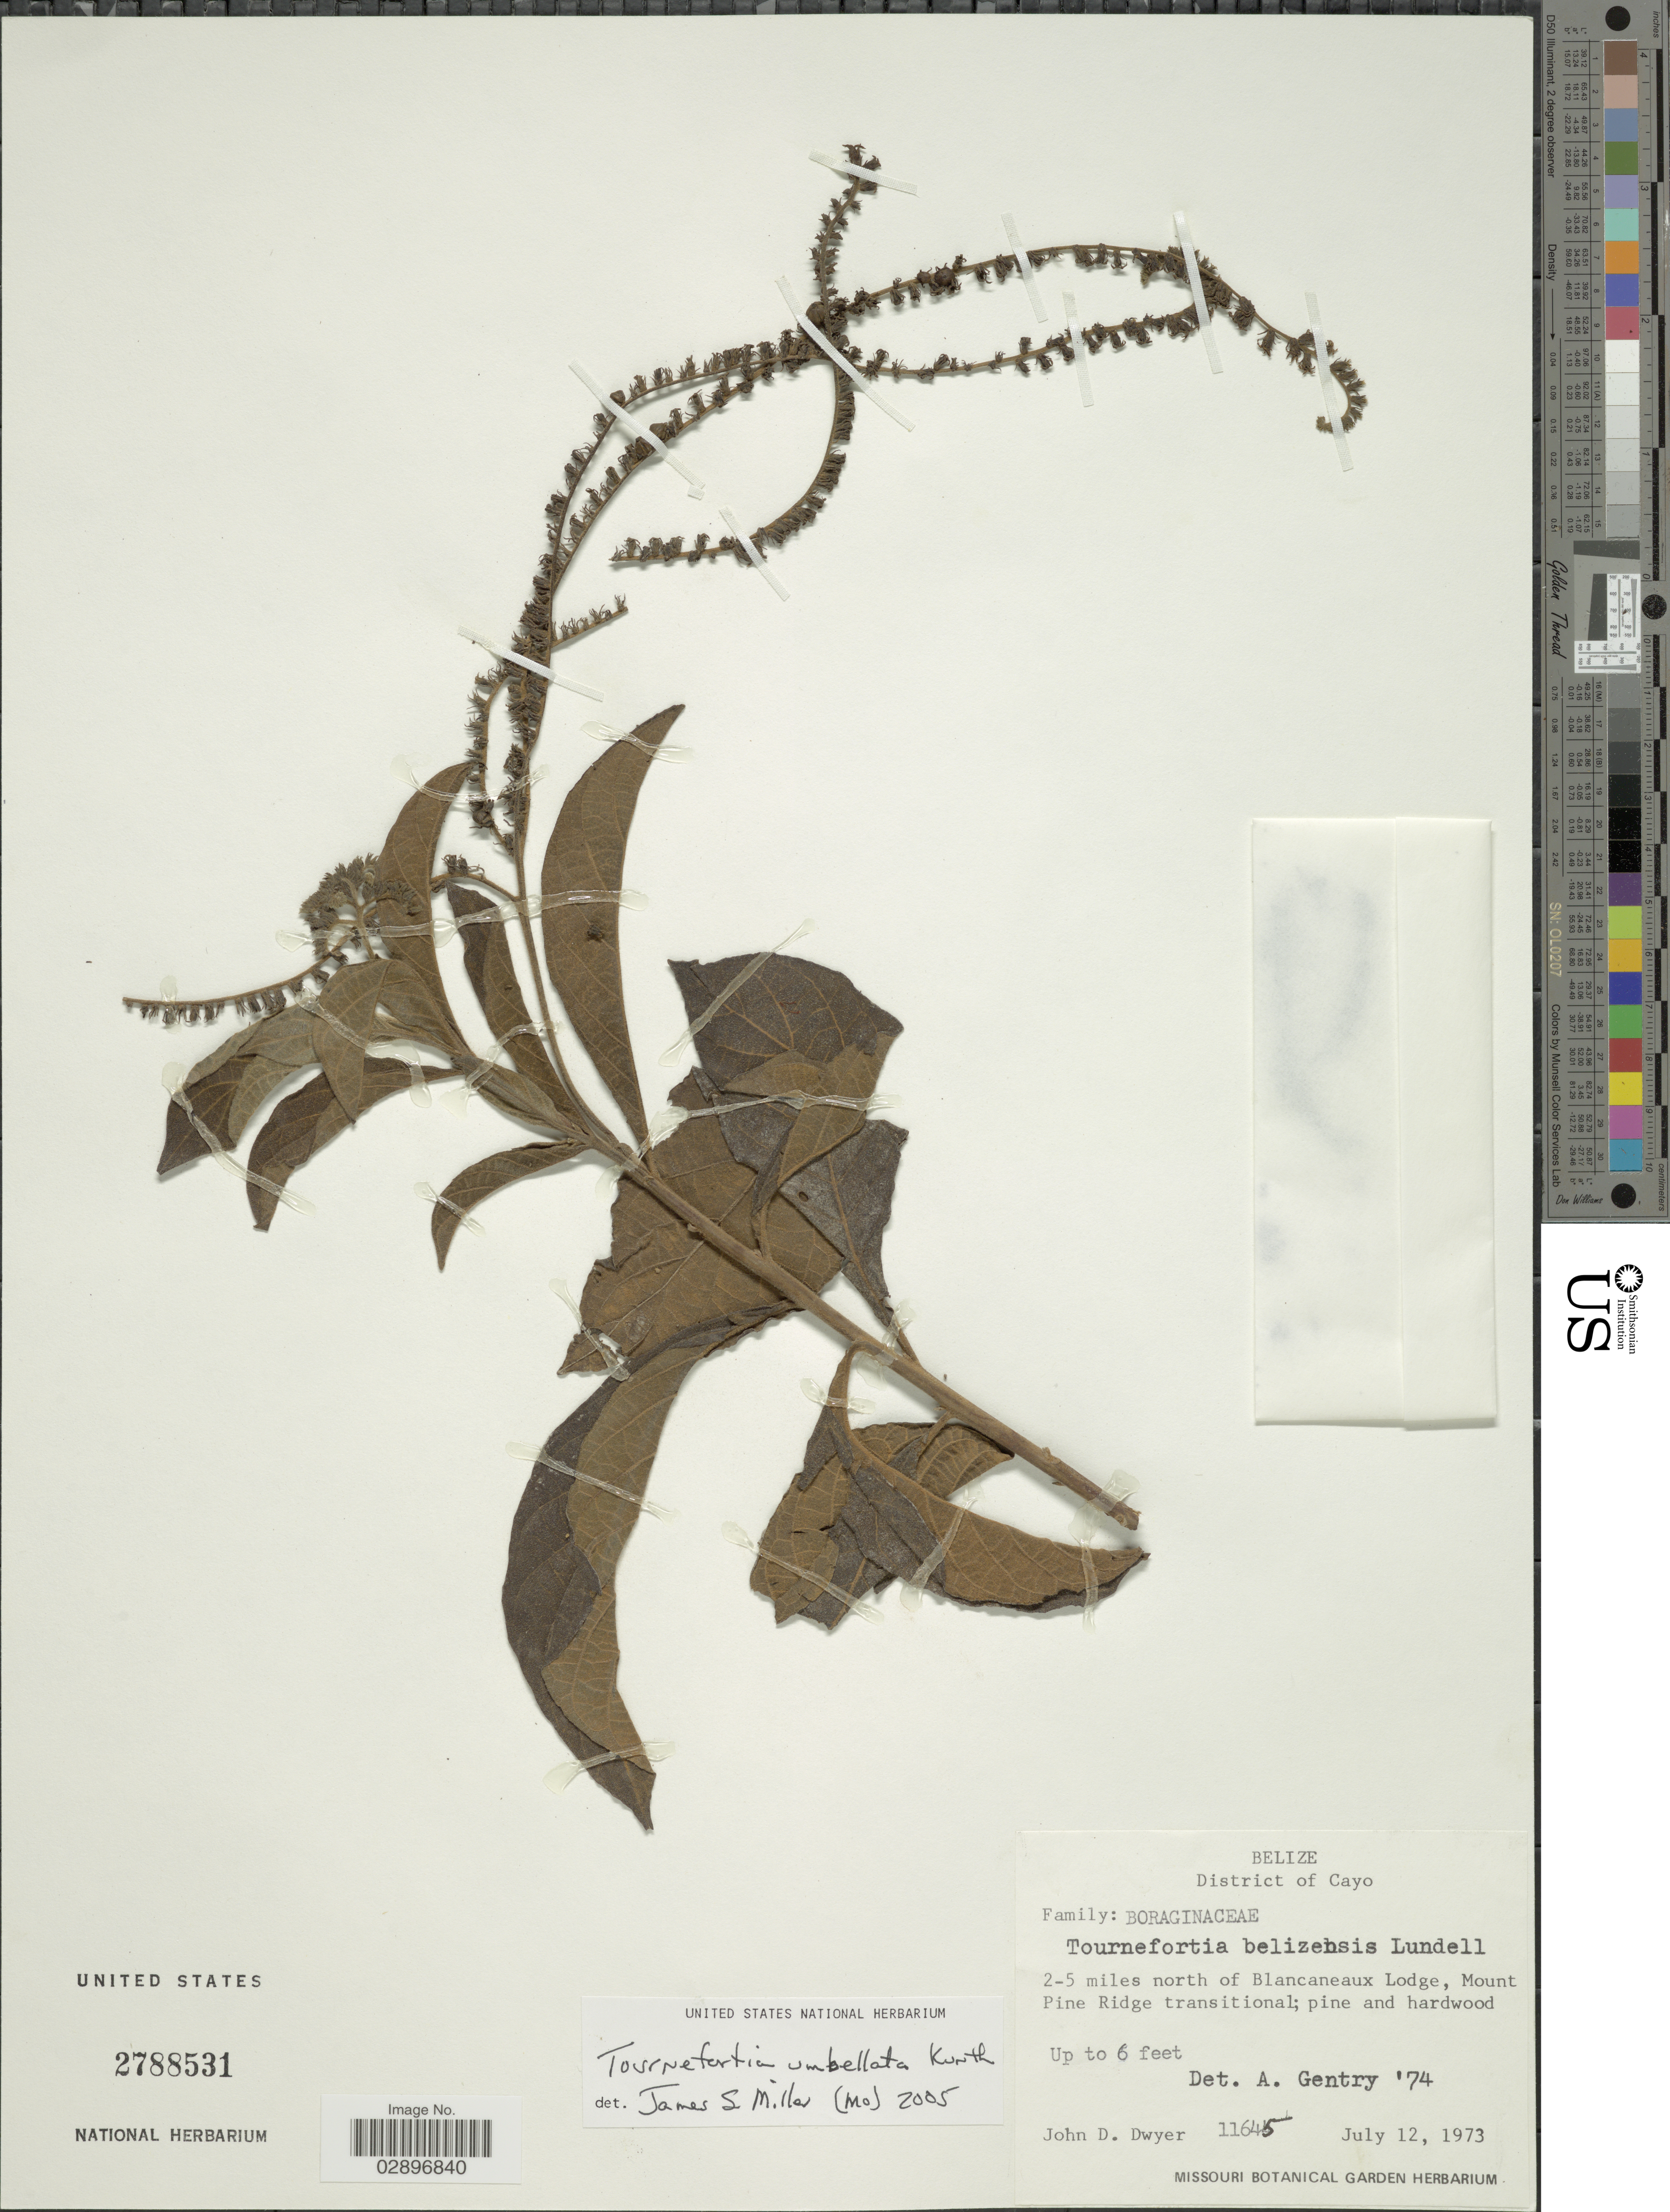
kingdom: Plantae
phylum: Tracheophyta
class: Magnoliopsida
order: Boraginales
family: Heliotropiaceae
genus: Tournefortia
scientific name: Tournefortia umbellata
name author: Kunth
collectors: J. D. Dwyer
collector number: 11645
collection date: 1973-07-12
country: Belize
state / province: Cayo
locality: District of Cayo. 2-5 miles north of Blancaneaux Lodge, Mount Pine Ridge transitional.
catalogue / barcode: US 2788531